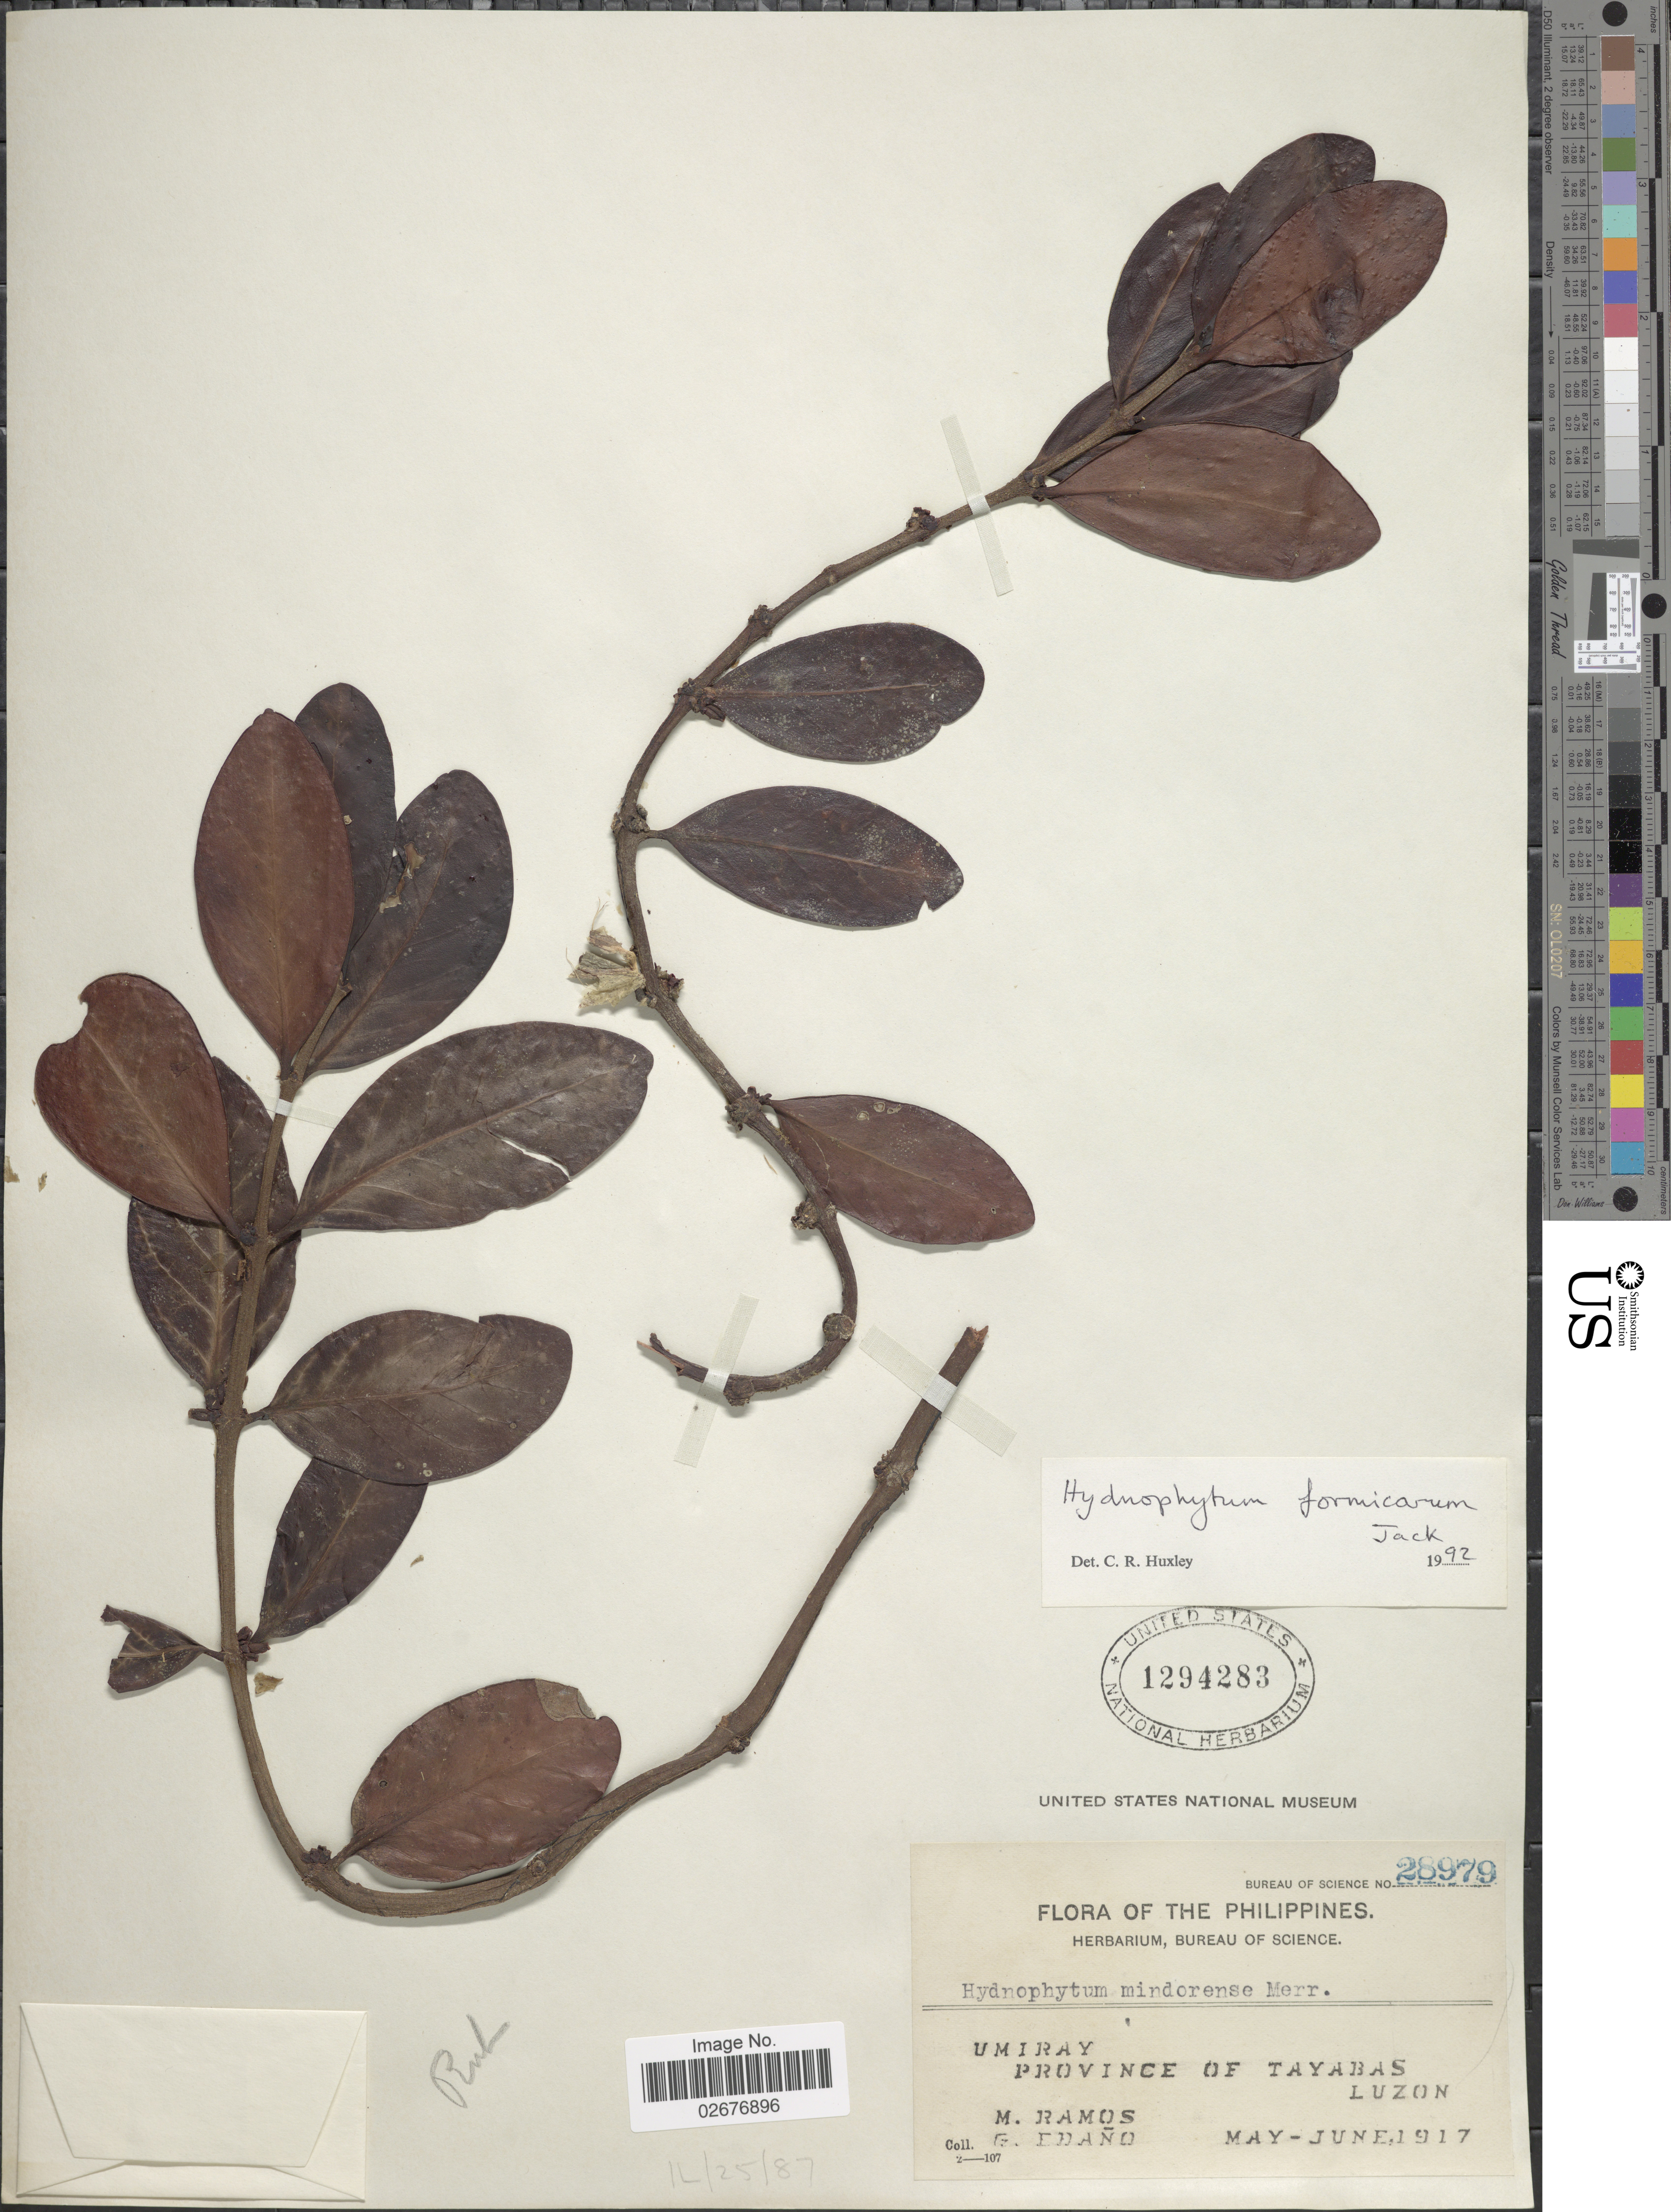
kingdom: Plantae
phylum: Tracheophyta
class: Magnoliopsida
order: Gentianales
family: Rubiaceae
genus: Hydnophytum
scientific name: Hydnophytum formicarum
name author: Jack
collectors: M. Ramos & G. Edaño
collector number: Bureau of Science 28979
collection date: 1917-05/1917-06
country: Philippines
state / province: Calabarzon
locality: Umiray, Province of Tayabas, Luzon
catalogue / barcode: US 1294283